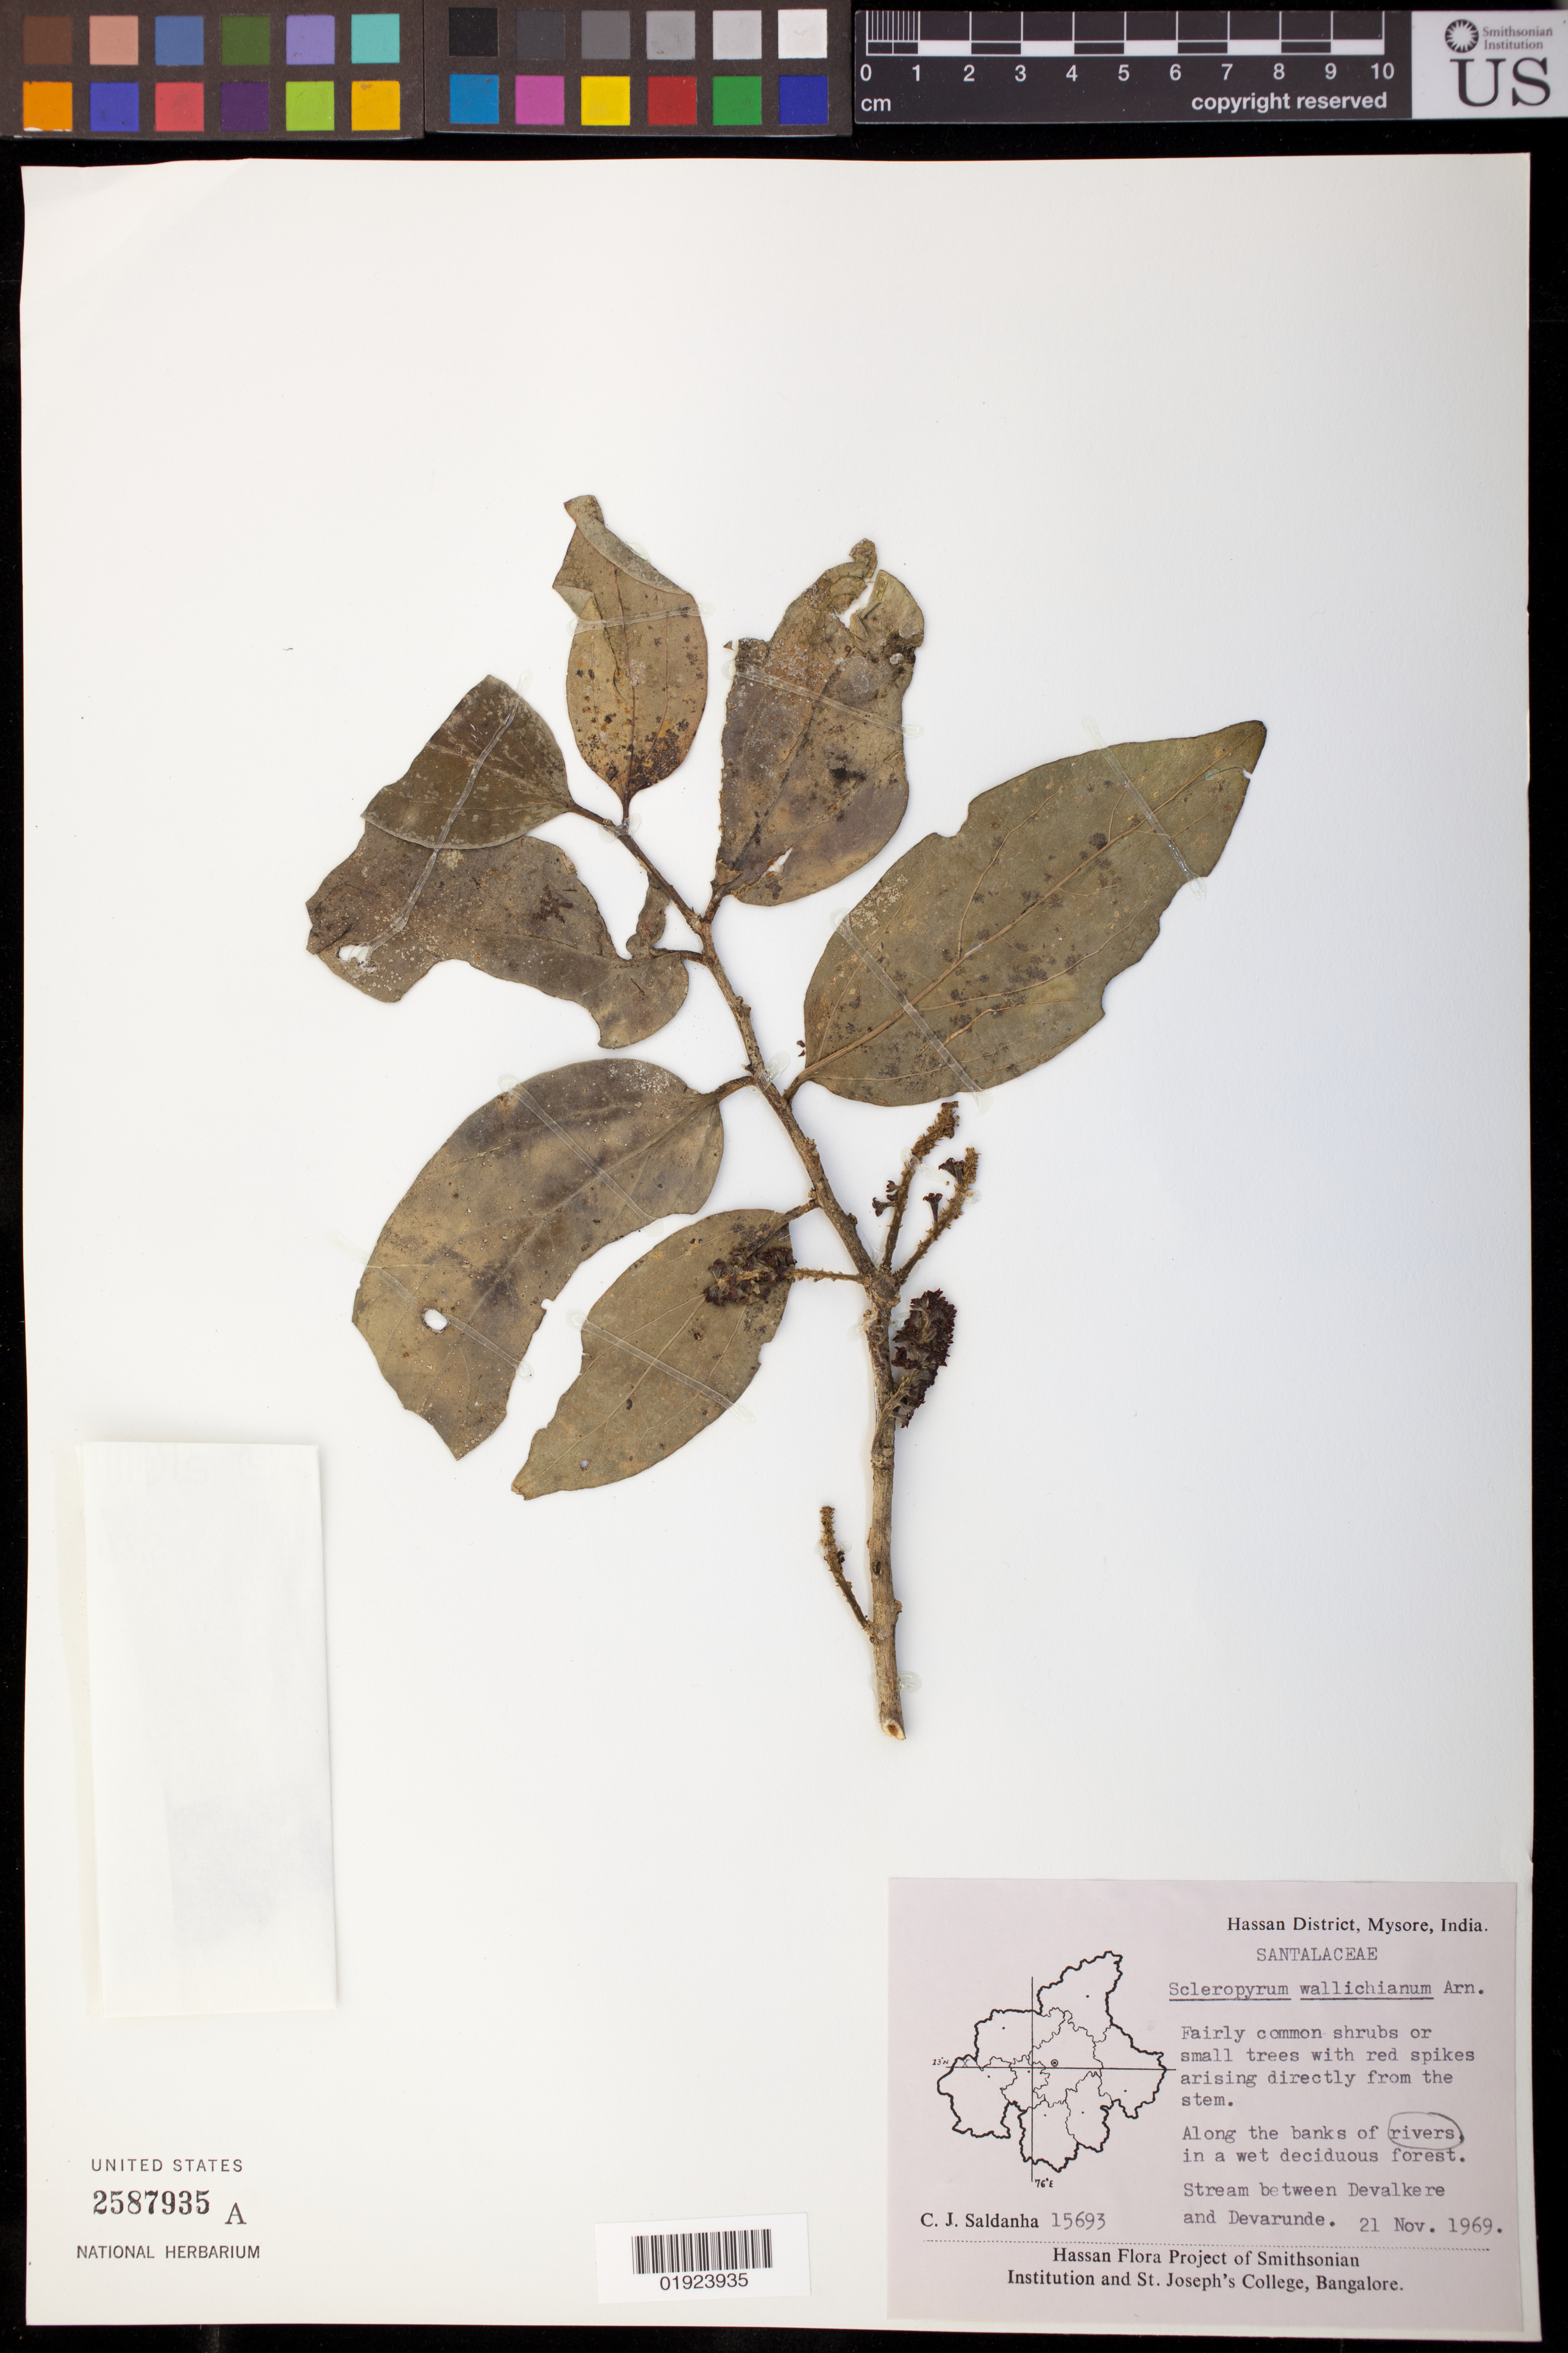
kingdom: Plantae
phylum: Tracheophyta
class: Magnoliopsida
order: Santalales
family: Cervantesiaceae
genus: Scleropyrum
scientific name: Scleropyrum wallichianum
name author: (Wight & Arn.) Arn.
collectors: C. J. Saldanha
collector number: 15693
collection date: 1969-11-21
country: India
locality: Hassan District, Mysore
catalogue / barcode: US 2587935